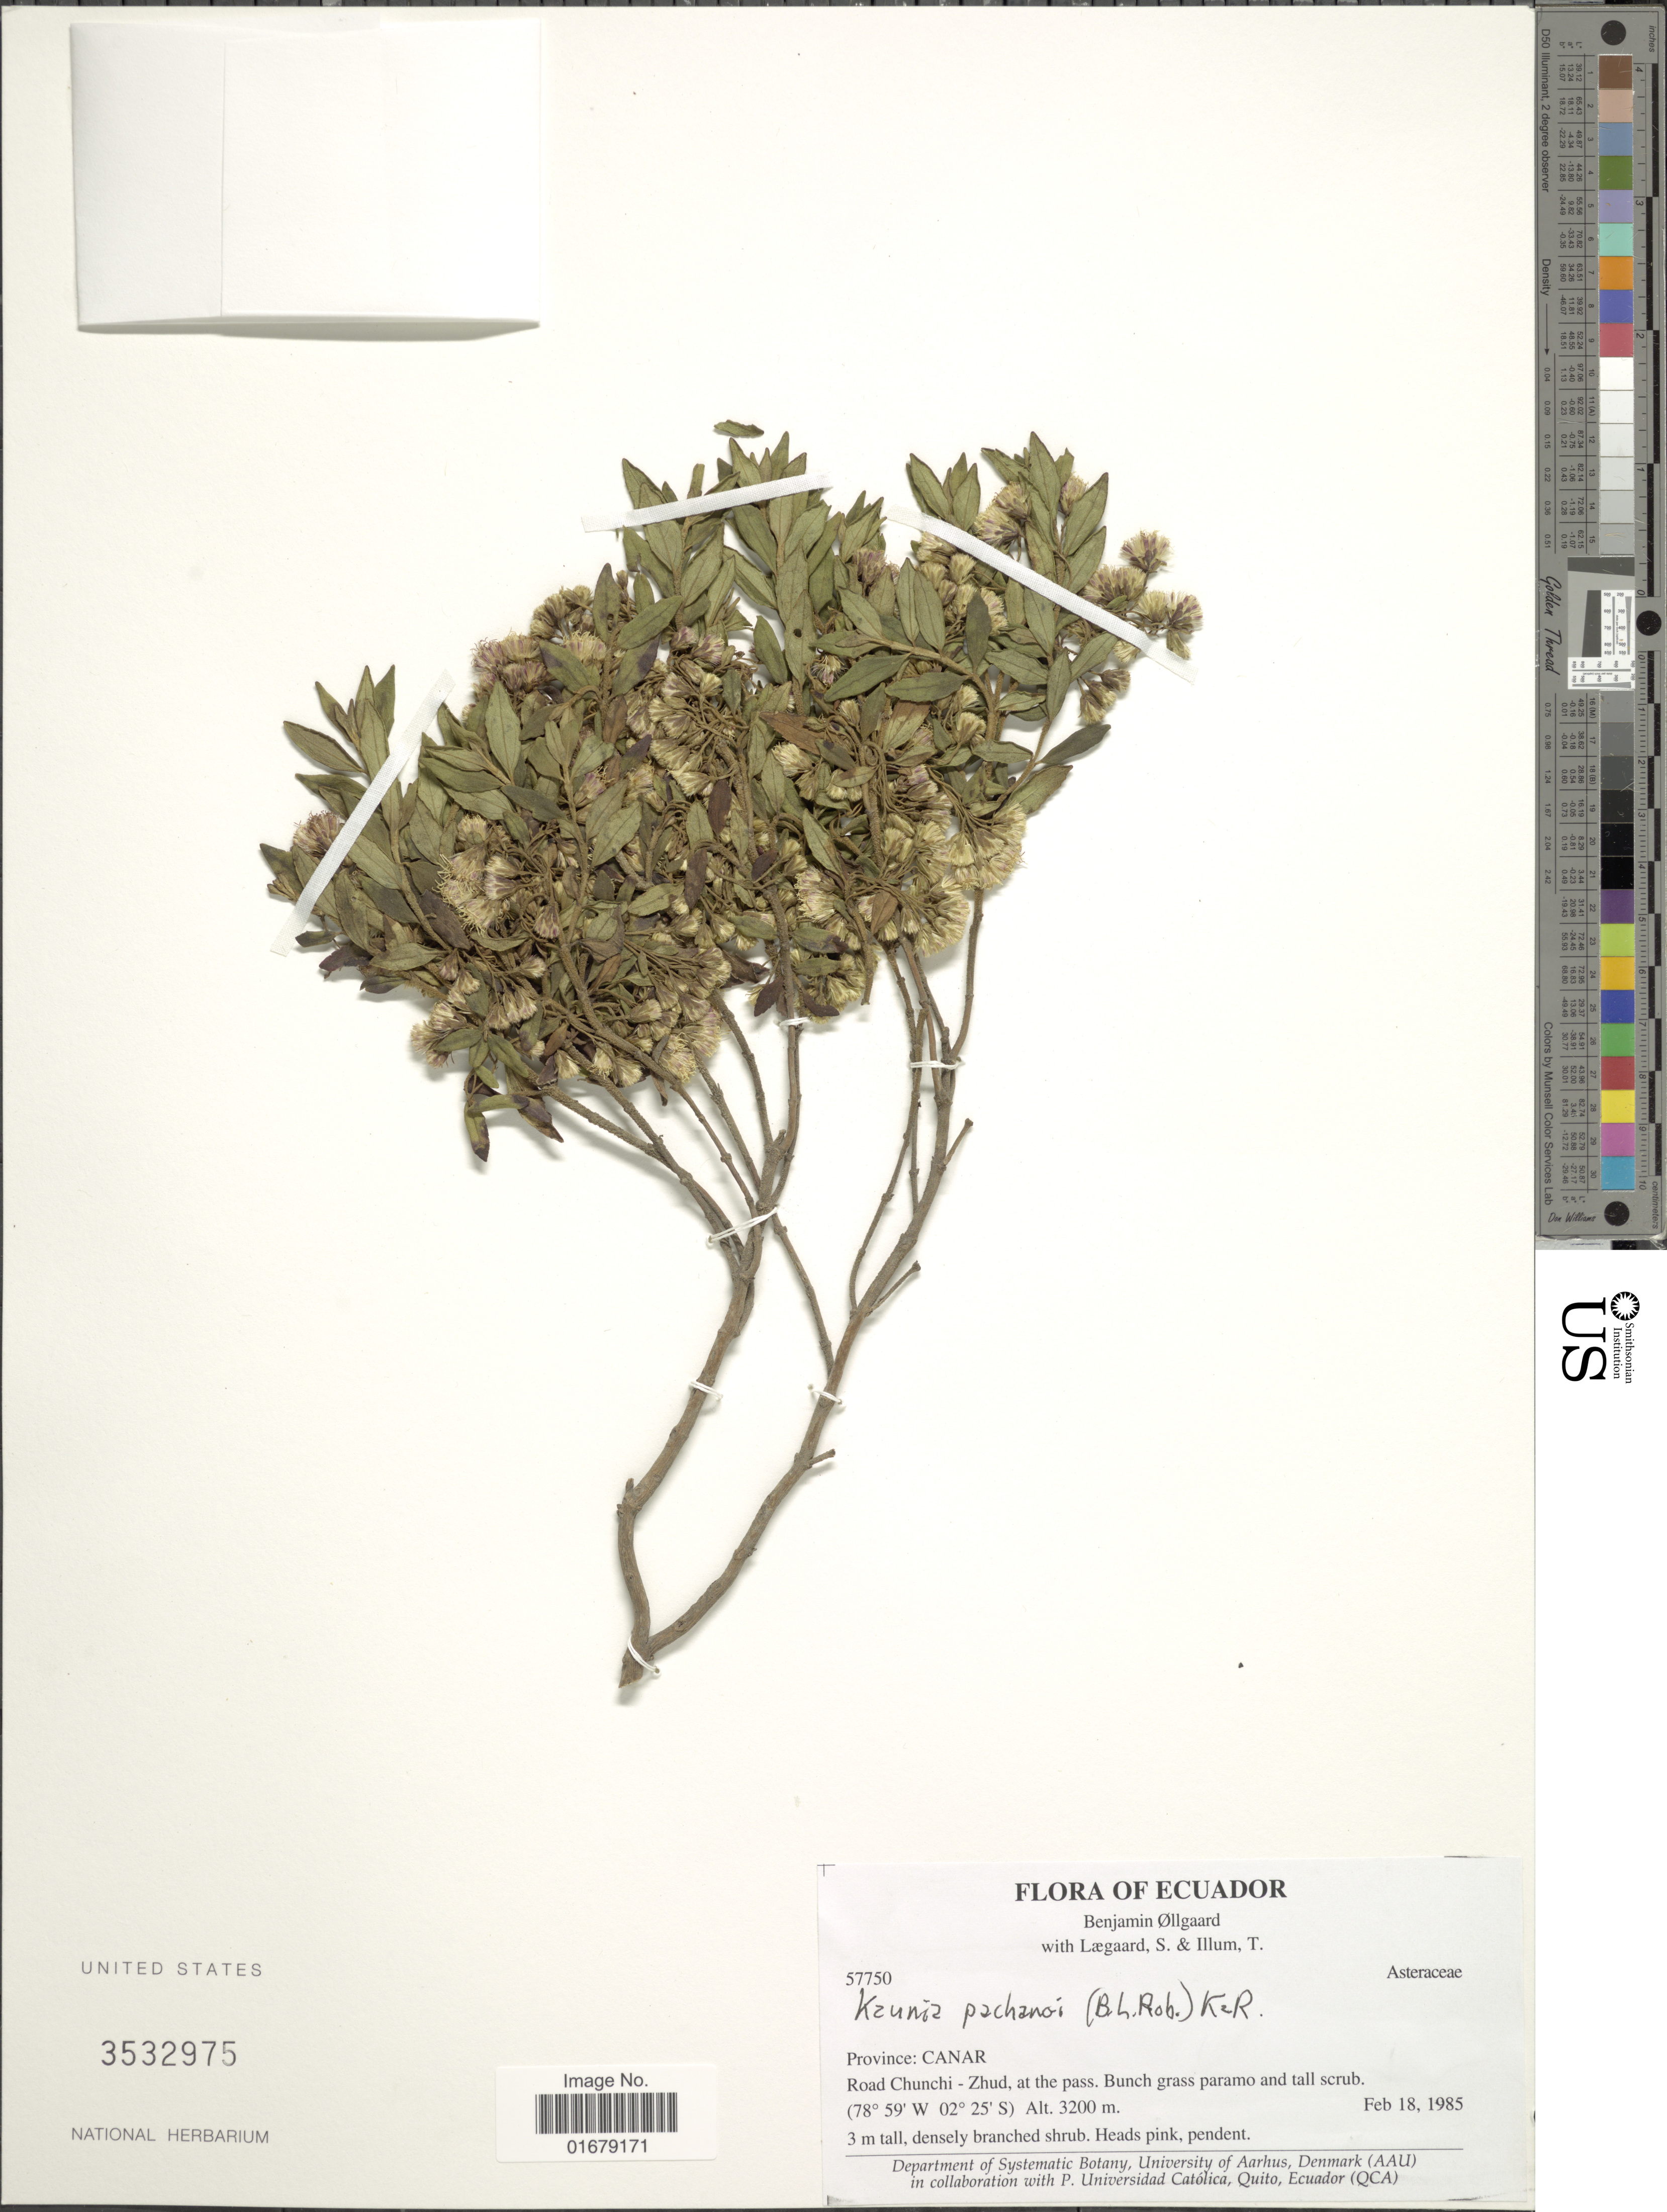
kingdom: Plantae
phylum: Tracheophyta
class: Magnoliopsida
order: Asterales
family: Asteraceae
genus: Kaunia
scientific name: Kaunia pachanoi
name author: (B.L. Rob.) R.M. King & H. Rob.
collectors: B. Øllgaard, S. Lægaard & T. Illum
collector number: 57750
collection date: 1985-02-18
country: Ecuador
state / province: Cañar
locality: Ecuador. Province: Cañar. Road to Chunchi-Zhud, at the pass.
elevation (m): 3200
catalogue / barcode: US 3532975